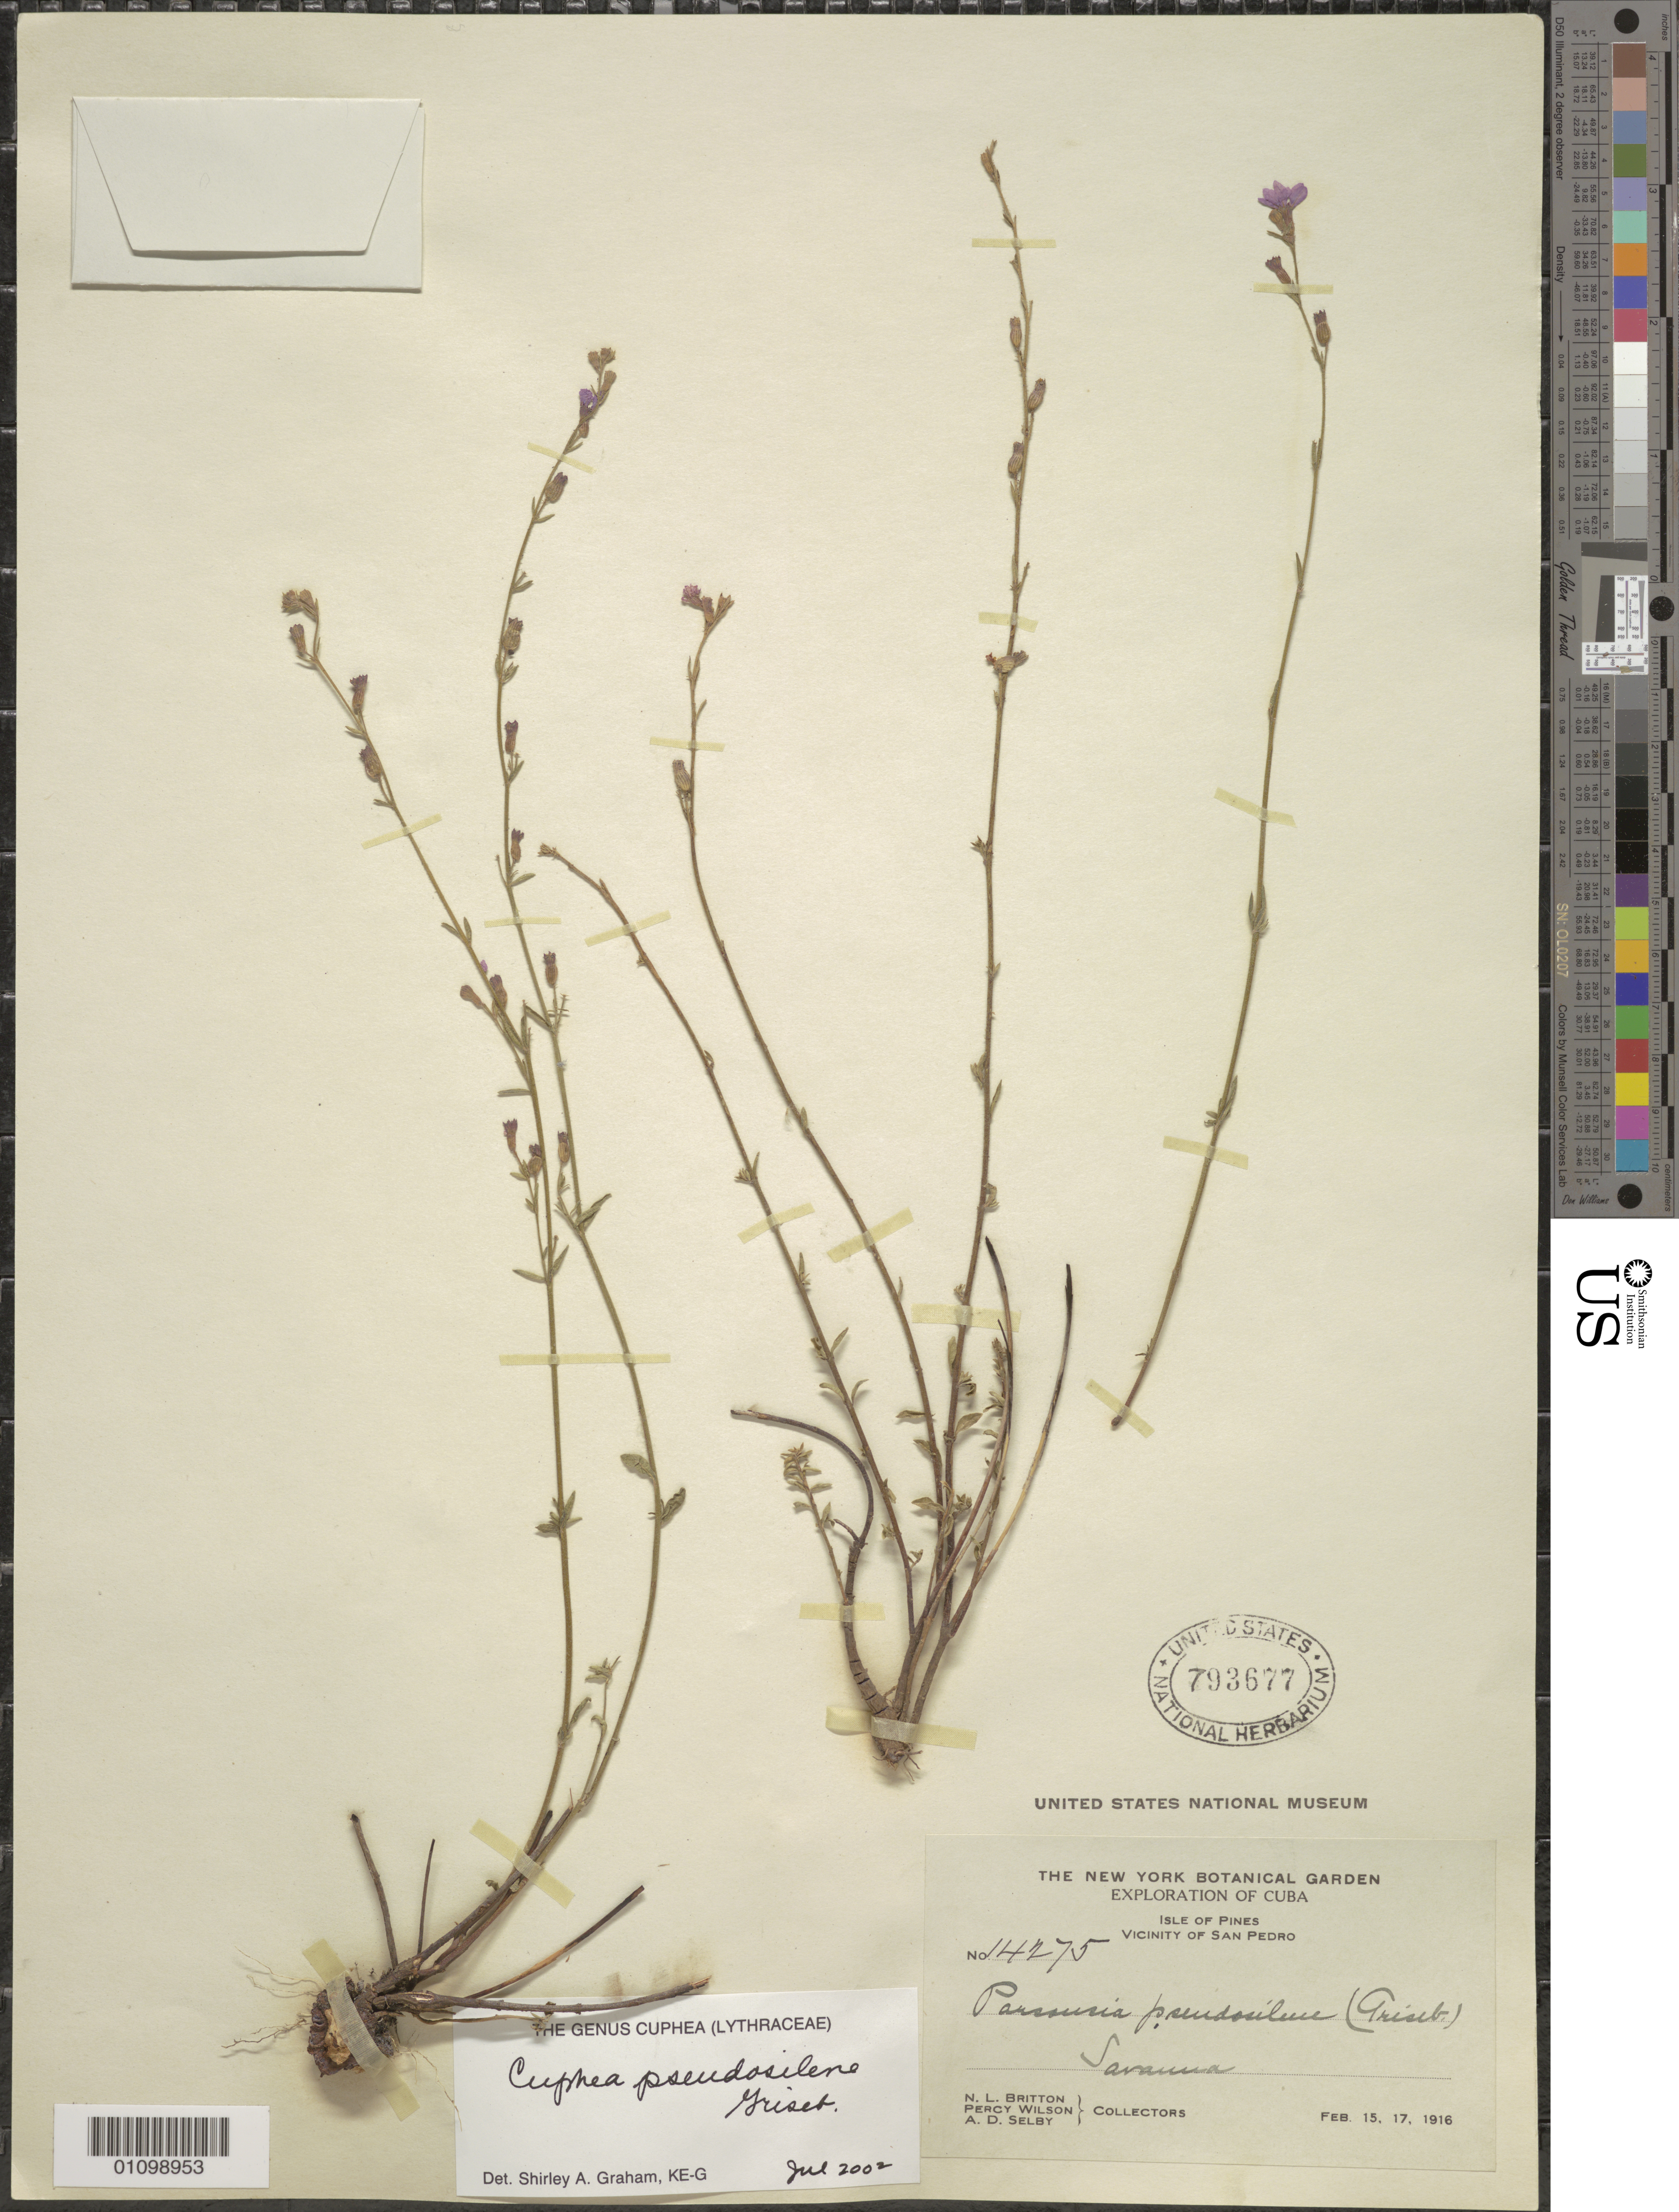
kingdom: Plantae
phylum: Tracheophyta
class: Magnoliopsida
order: Myrtales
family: Lythraceae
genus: Cuphea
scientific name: Cuphea pseudosilene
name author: Griseb.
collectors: N. Britton, P. Wilson & A. Selby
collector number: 14275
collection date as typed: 15 Feb 1916 and 17 Feb 1916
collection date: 1916-02-15,1916-02-17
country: Cuba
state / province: Isla de La Juventud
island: Isla de la Juventud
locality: Vicinity of San Pedro Savanna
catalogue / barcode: US 793677